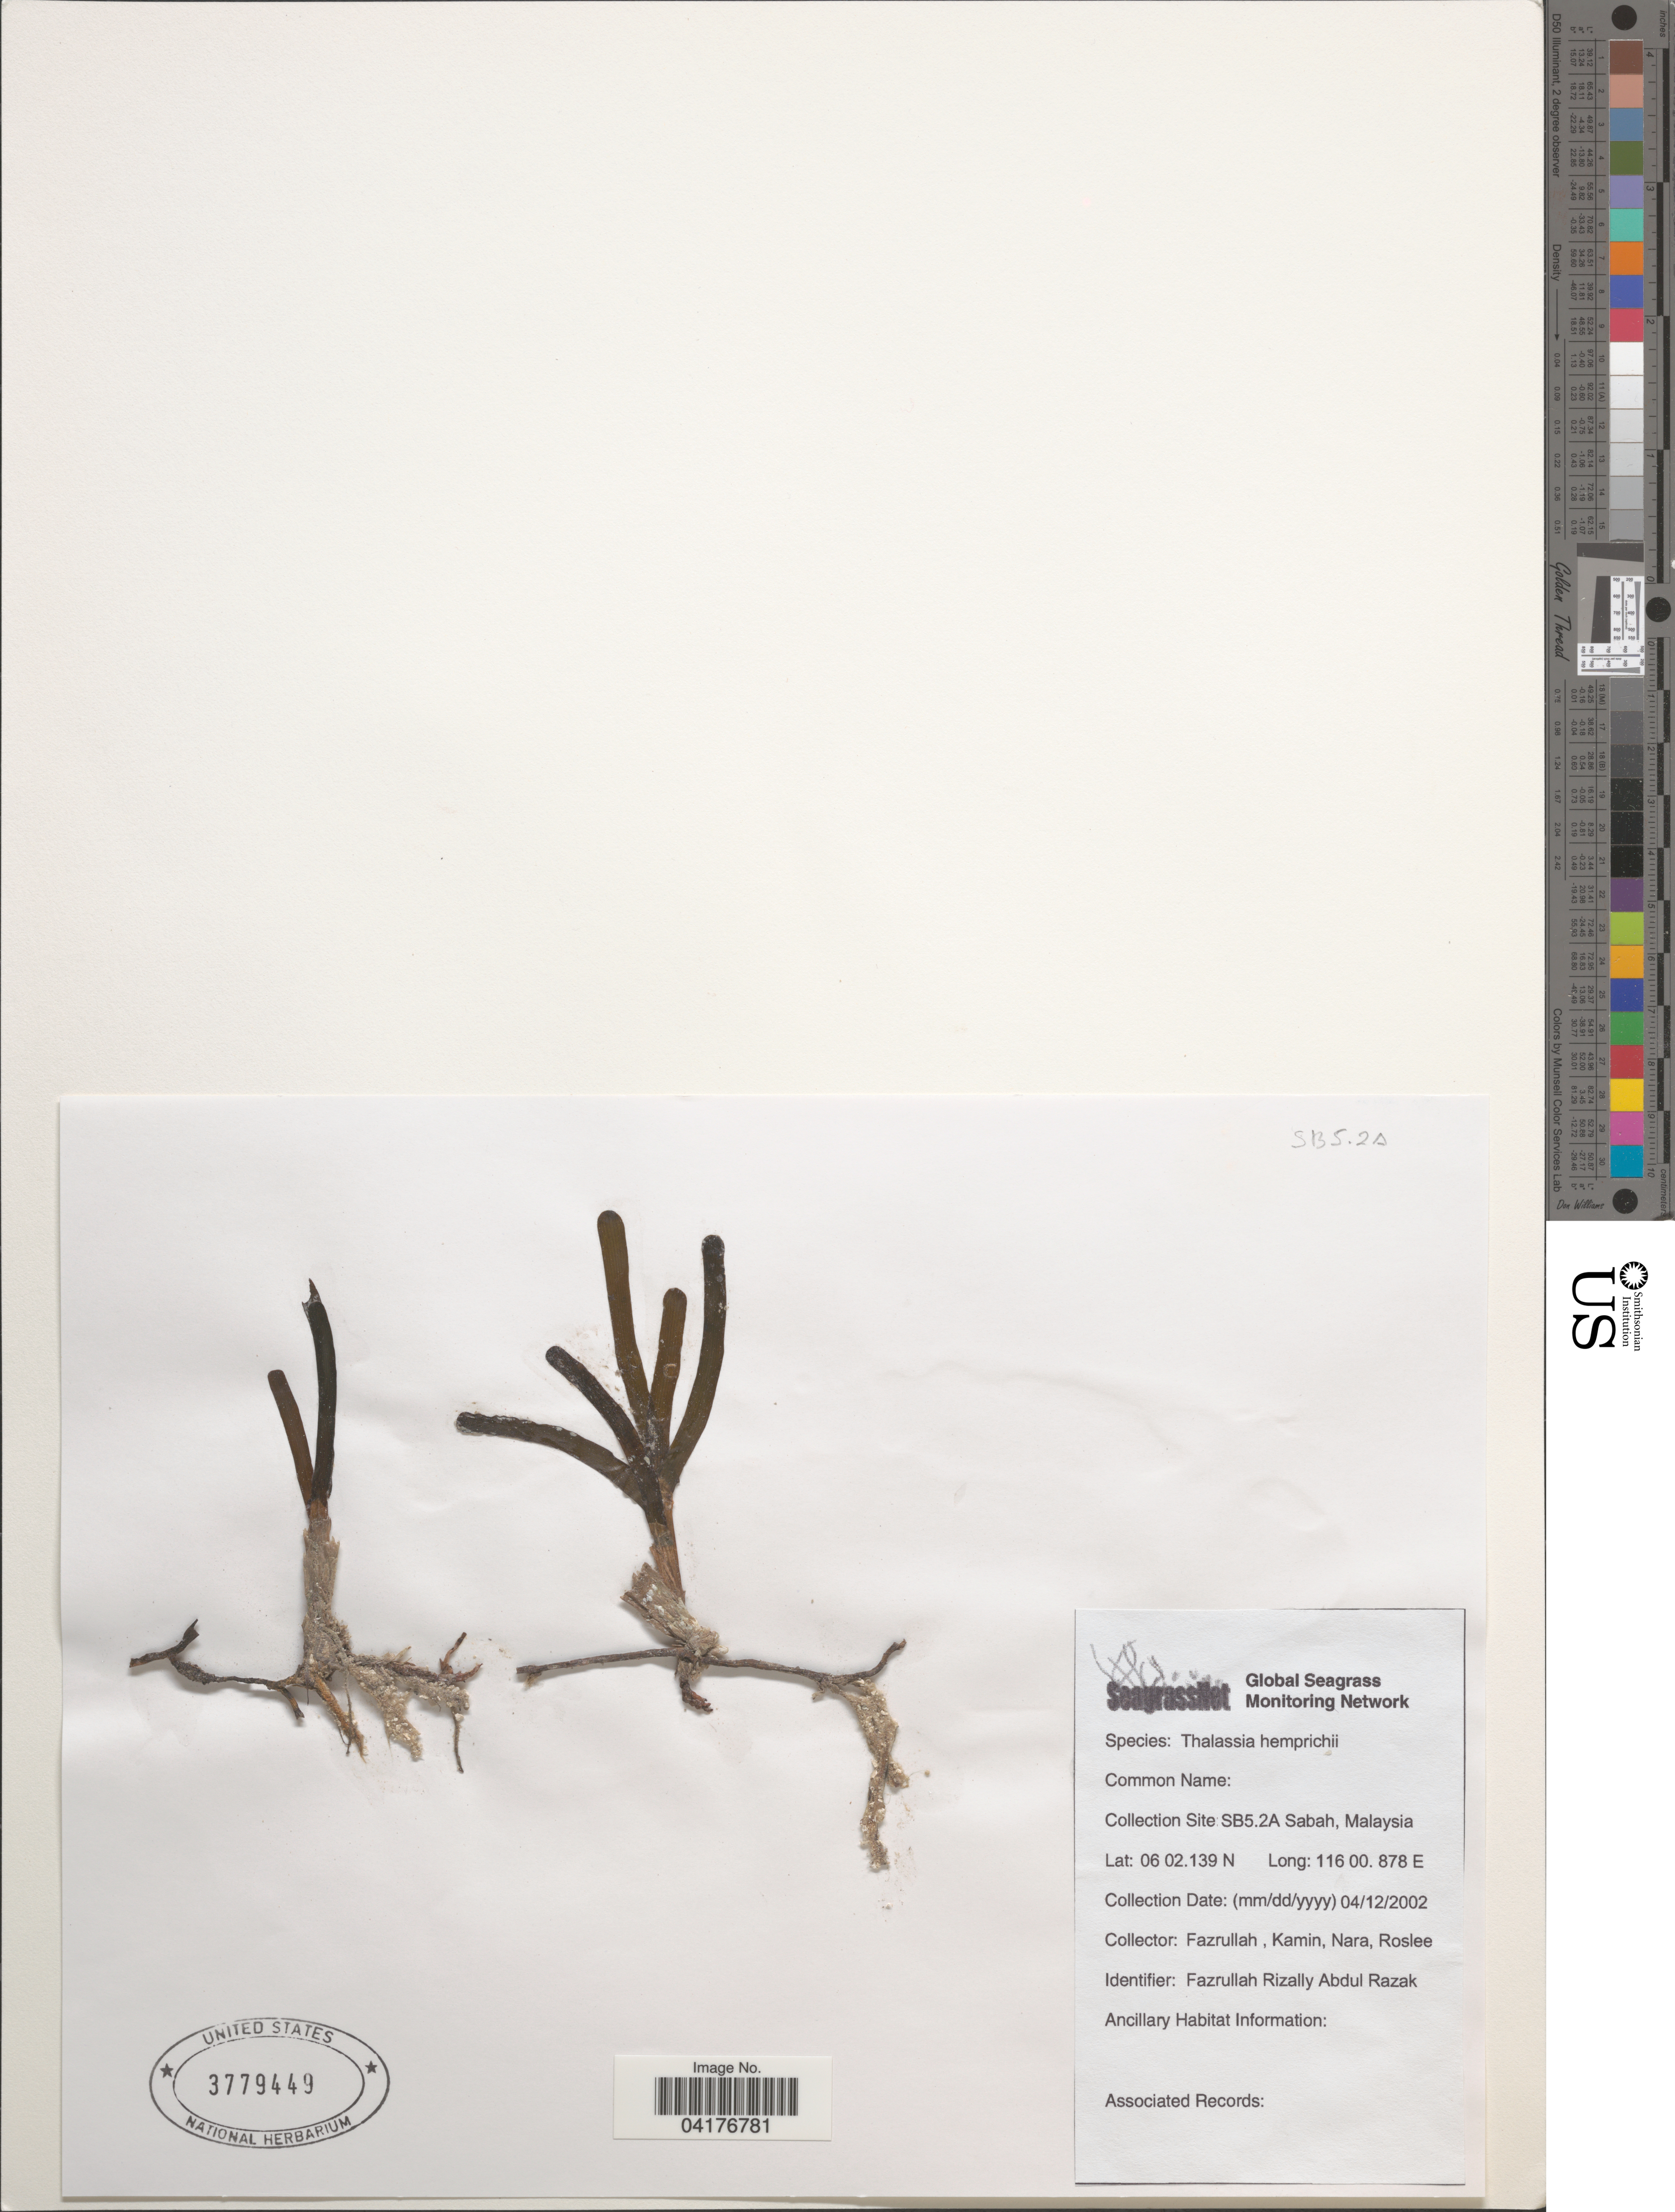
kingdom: Plantae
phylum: Tracheophyta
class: Liliopsida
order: Alismatales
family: Hydrocharitaceae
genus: Enhalus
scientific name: Enhalus acoroides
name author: (L. f.) Royle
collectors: Fazrullah, Kamin, Nara & Roslee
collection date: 2002-04-12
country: Malaysia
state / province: Sabah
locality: SB5.2A.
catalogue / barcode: US 3779449